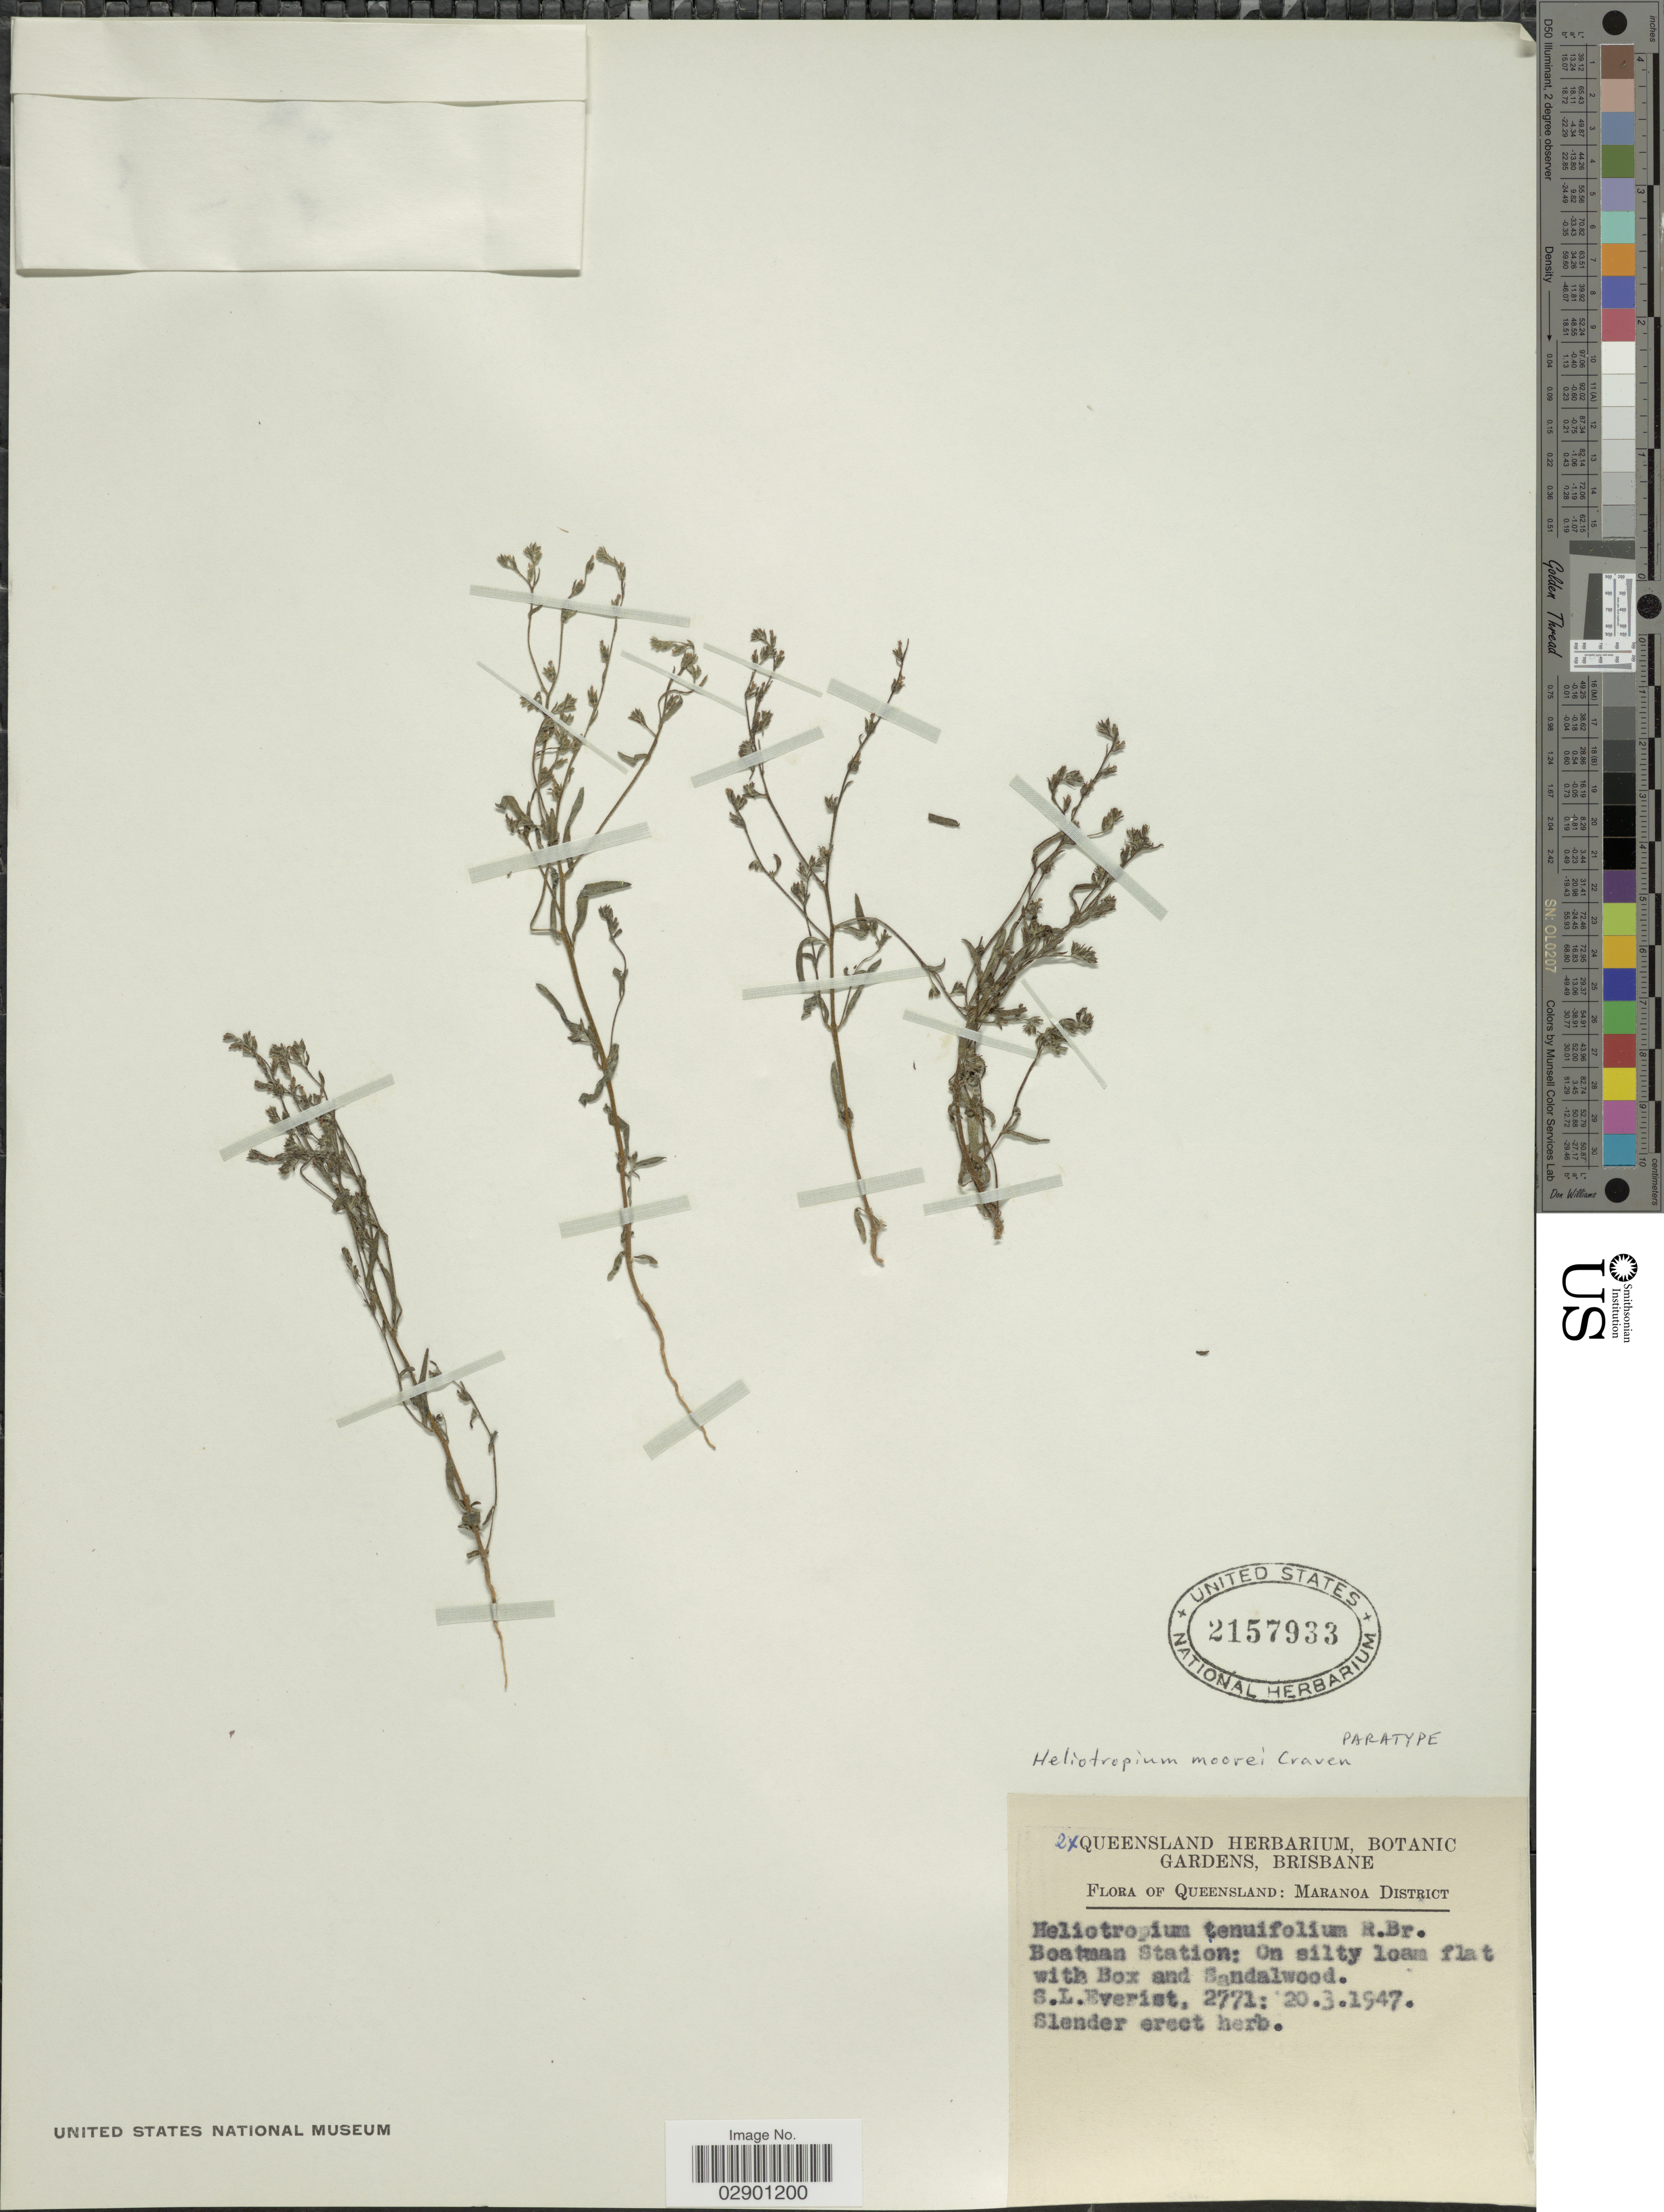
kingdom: Plantae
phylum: Tracheophyta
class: Magnoliopsida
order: Boraginales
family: Heliotropiaceae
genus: Heliotropium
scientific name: Heliotropium moorei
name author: Craven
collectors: S. Everist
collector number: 2771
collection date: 1947-03-20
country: Australia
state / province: Queensland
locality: Maranoa District. Boatman Station: On silty loam flat with Box and Sandalwood.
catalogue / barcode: US 2157933